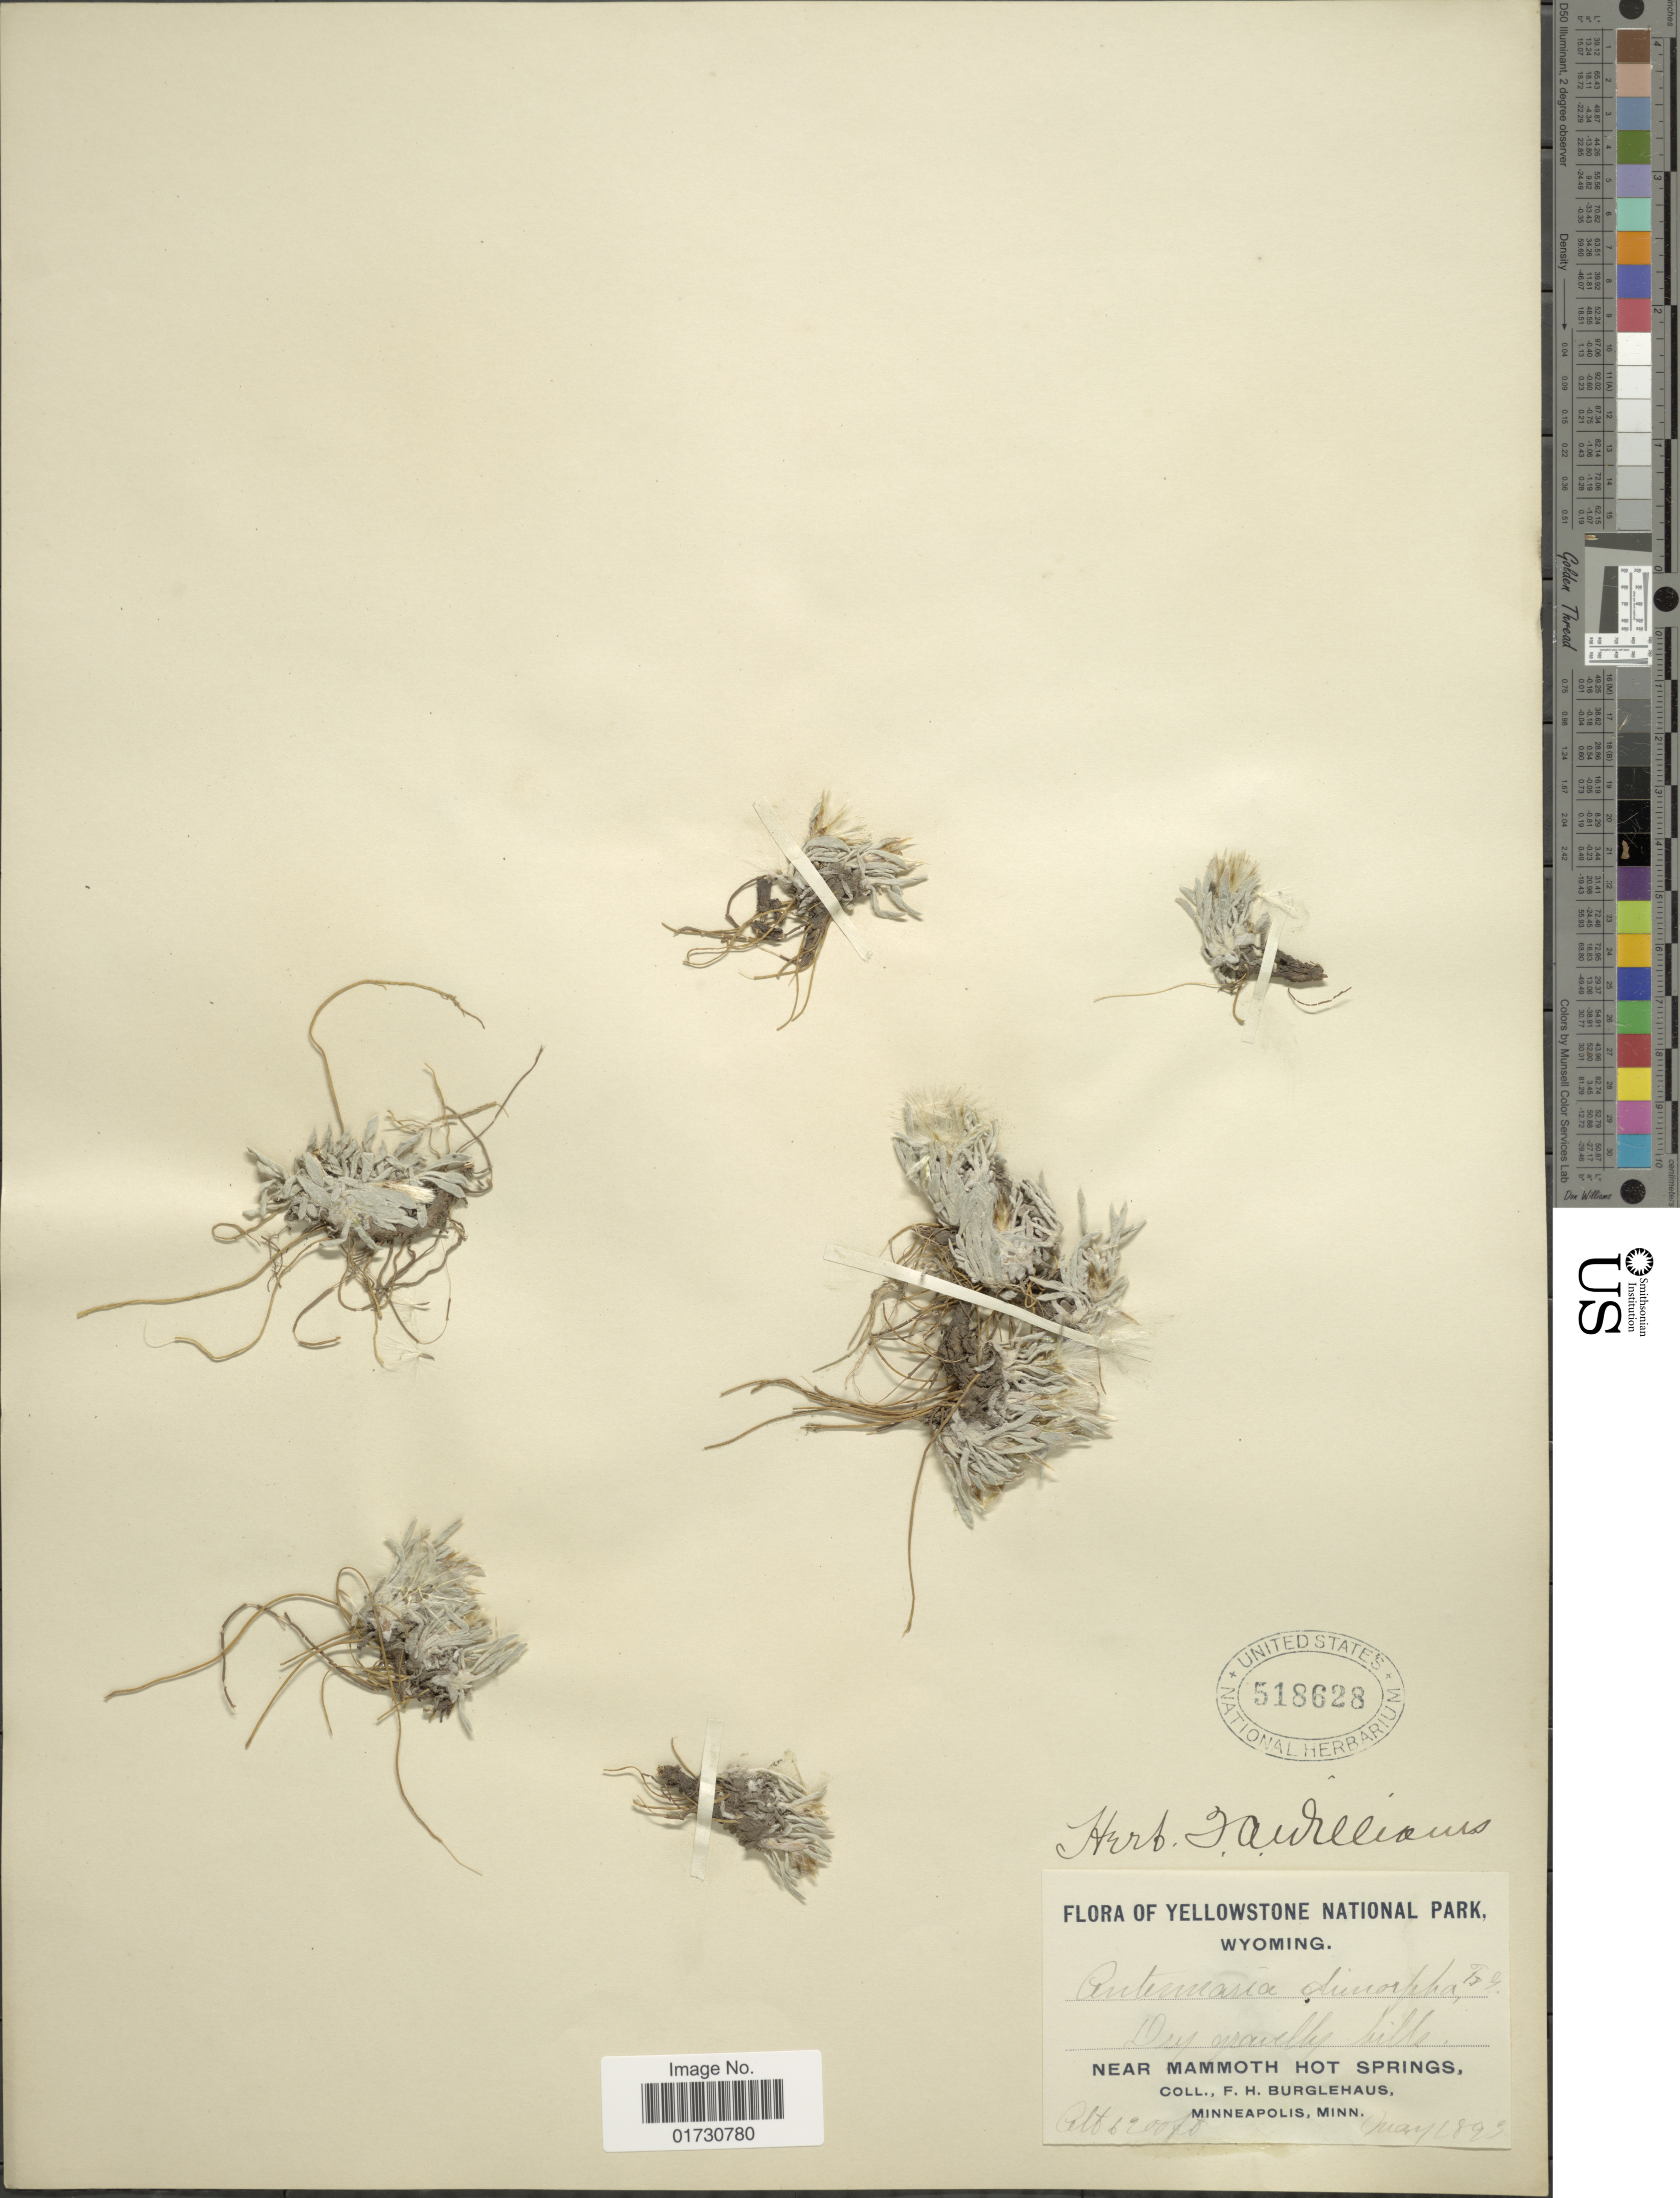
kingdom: Plantae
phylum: Tracheophyta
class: Magnoliopsida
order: Asterales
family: Asteraceae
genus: Antennaria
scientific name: Antennaria dimorpha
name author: (Nutt.) Torr. & A. Gray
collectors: F. Burglehaus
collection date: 1893-05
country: United States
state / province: Wyoming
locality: Yellowstone National Park, Near Mammoth Hot Springs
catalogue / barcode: US 518628